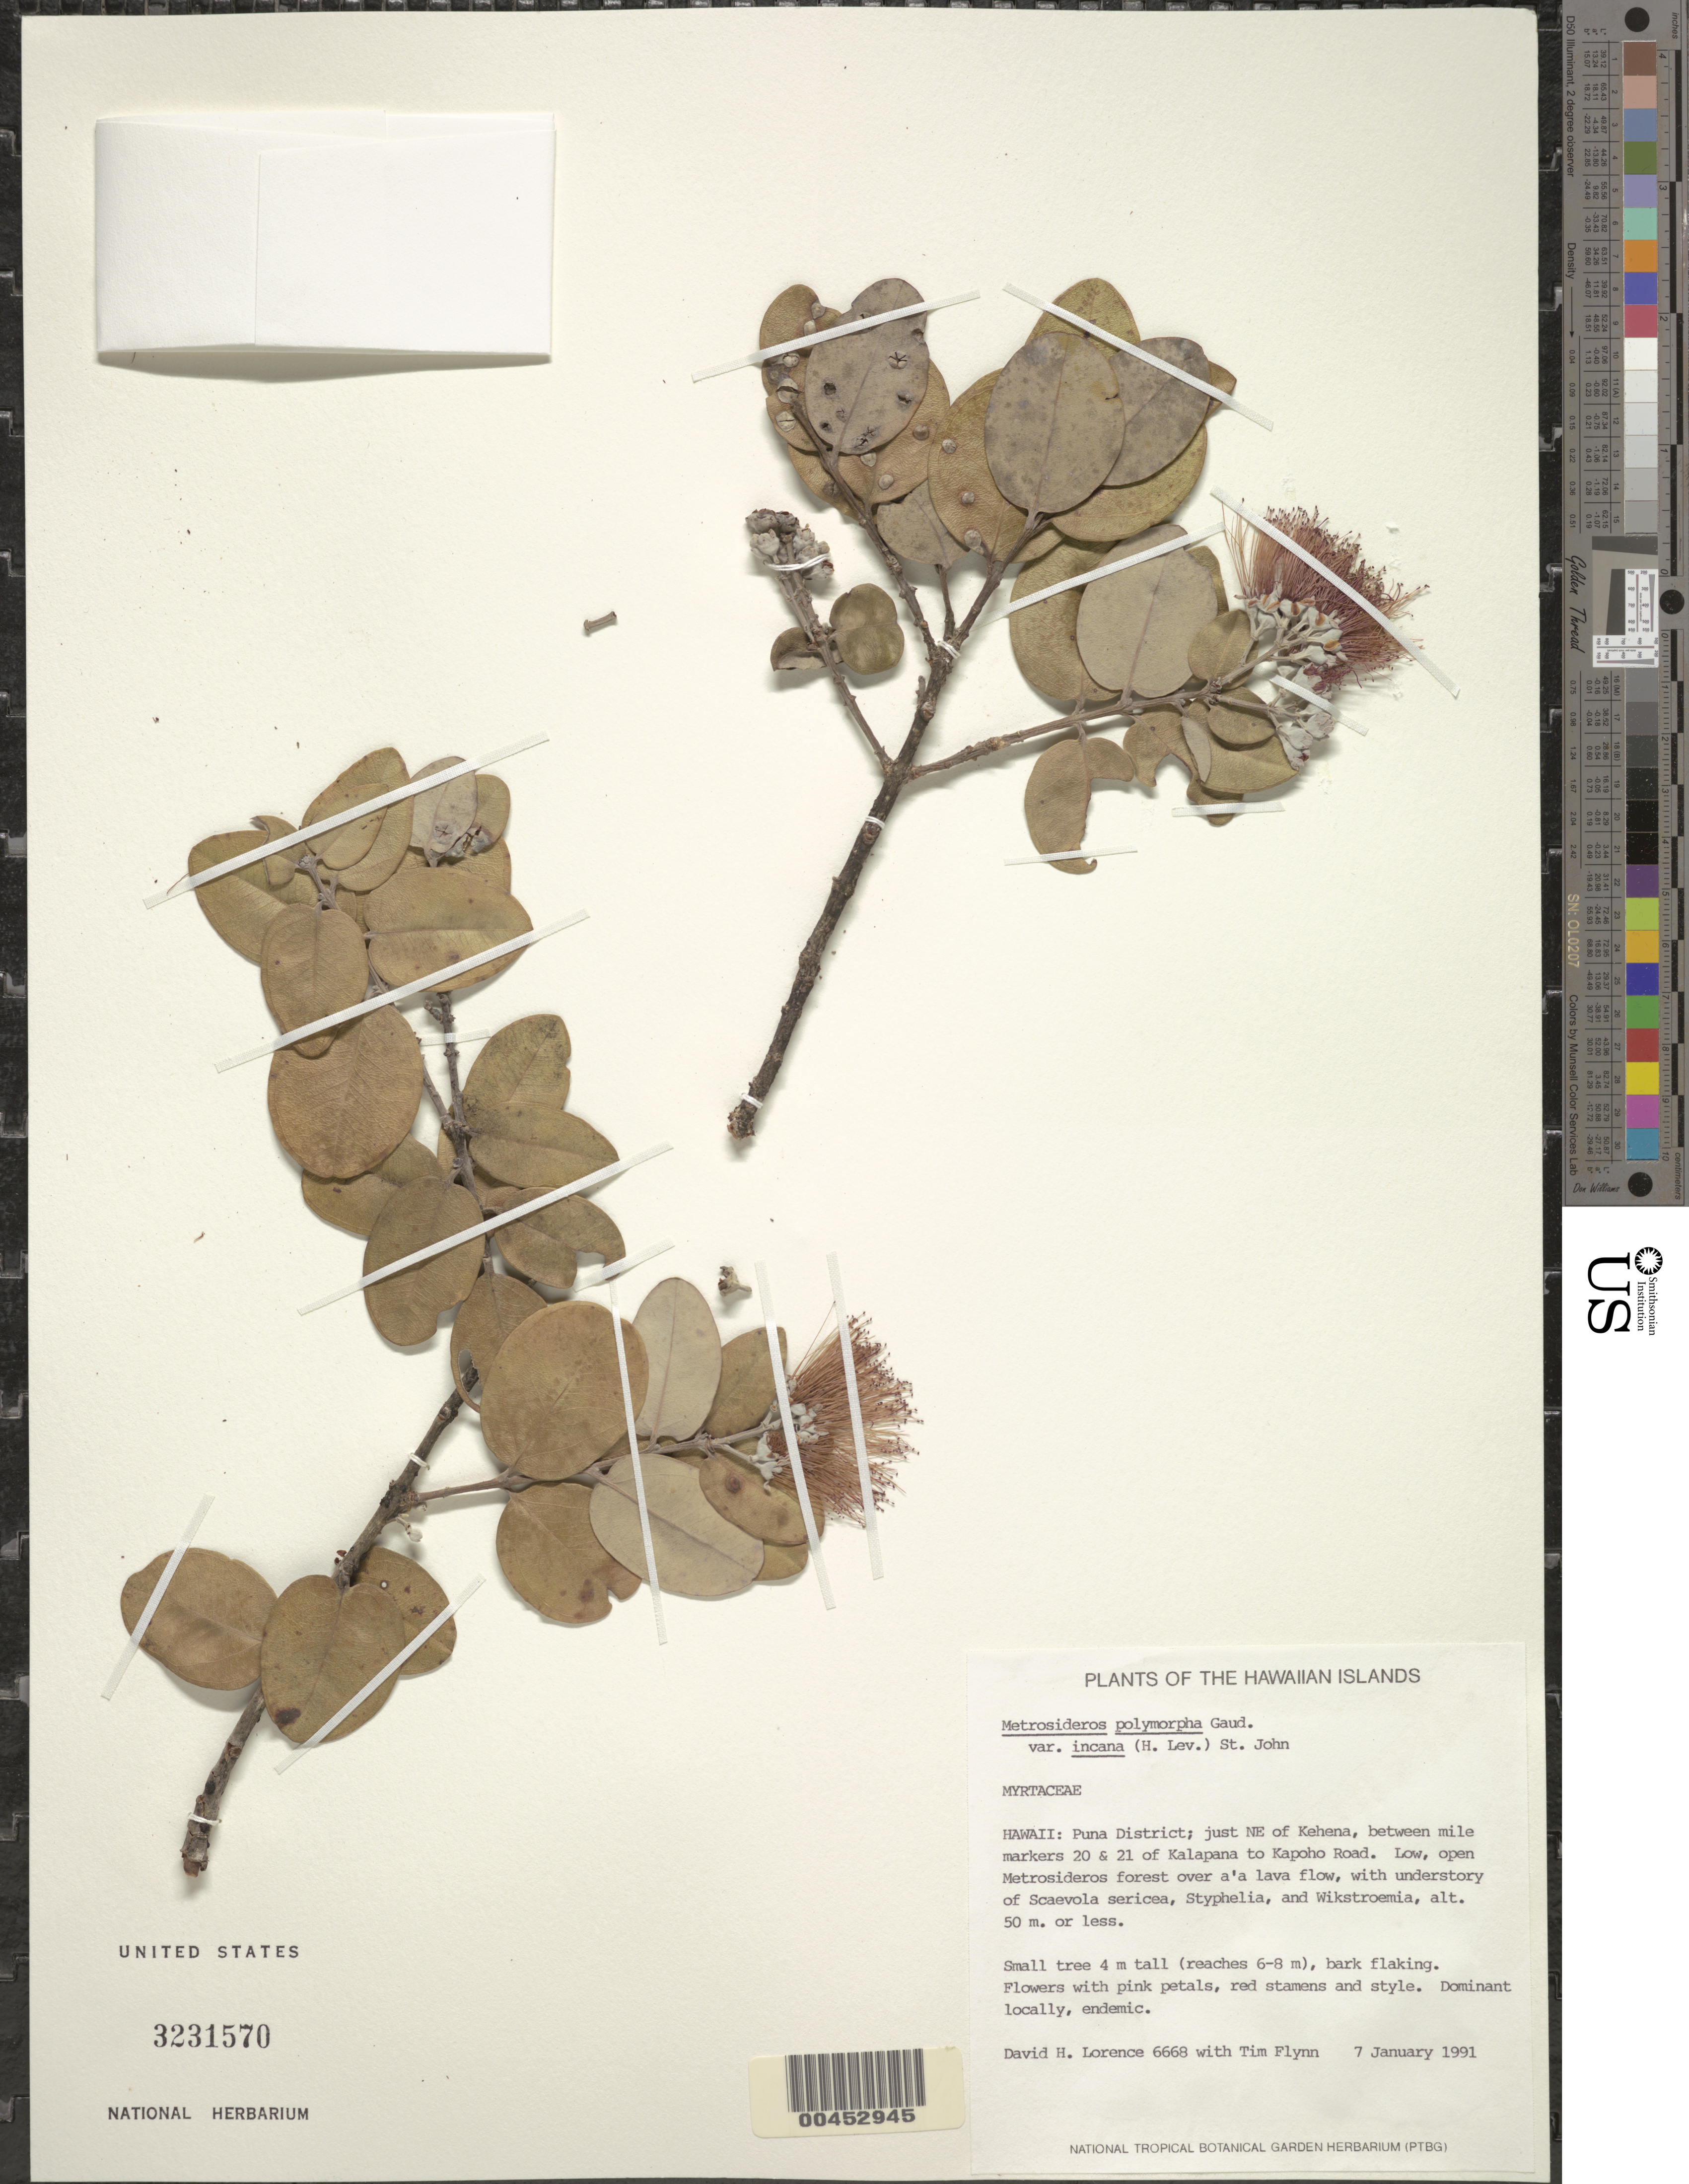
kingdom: Plantae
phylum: Tracheophyta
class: Magnoliopsida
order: Myrtales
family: Myrtaceae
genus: Metrosideros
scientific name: Metrosideros polymorpha var. incana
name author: H. St. John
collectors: D. Lorence & T. W. Flynn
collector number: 6668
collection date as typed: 7 Jan 1991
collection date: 1991-01-07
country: United States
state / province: Hawaii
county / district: Hawaii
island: Hawaii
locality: Puna Dist; just NE of Kehena, between mi markers 20 & 21 of Kalapana to Kapoho Rd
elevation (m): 50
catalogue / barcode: US 3231570